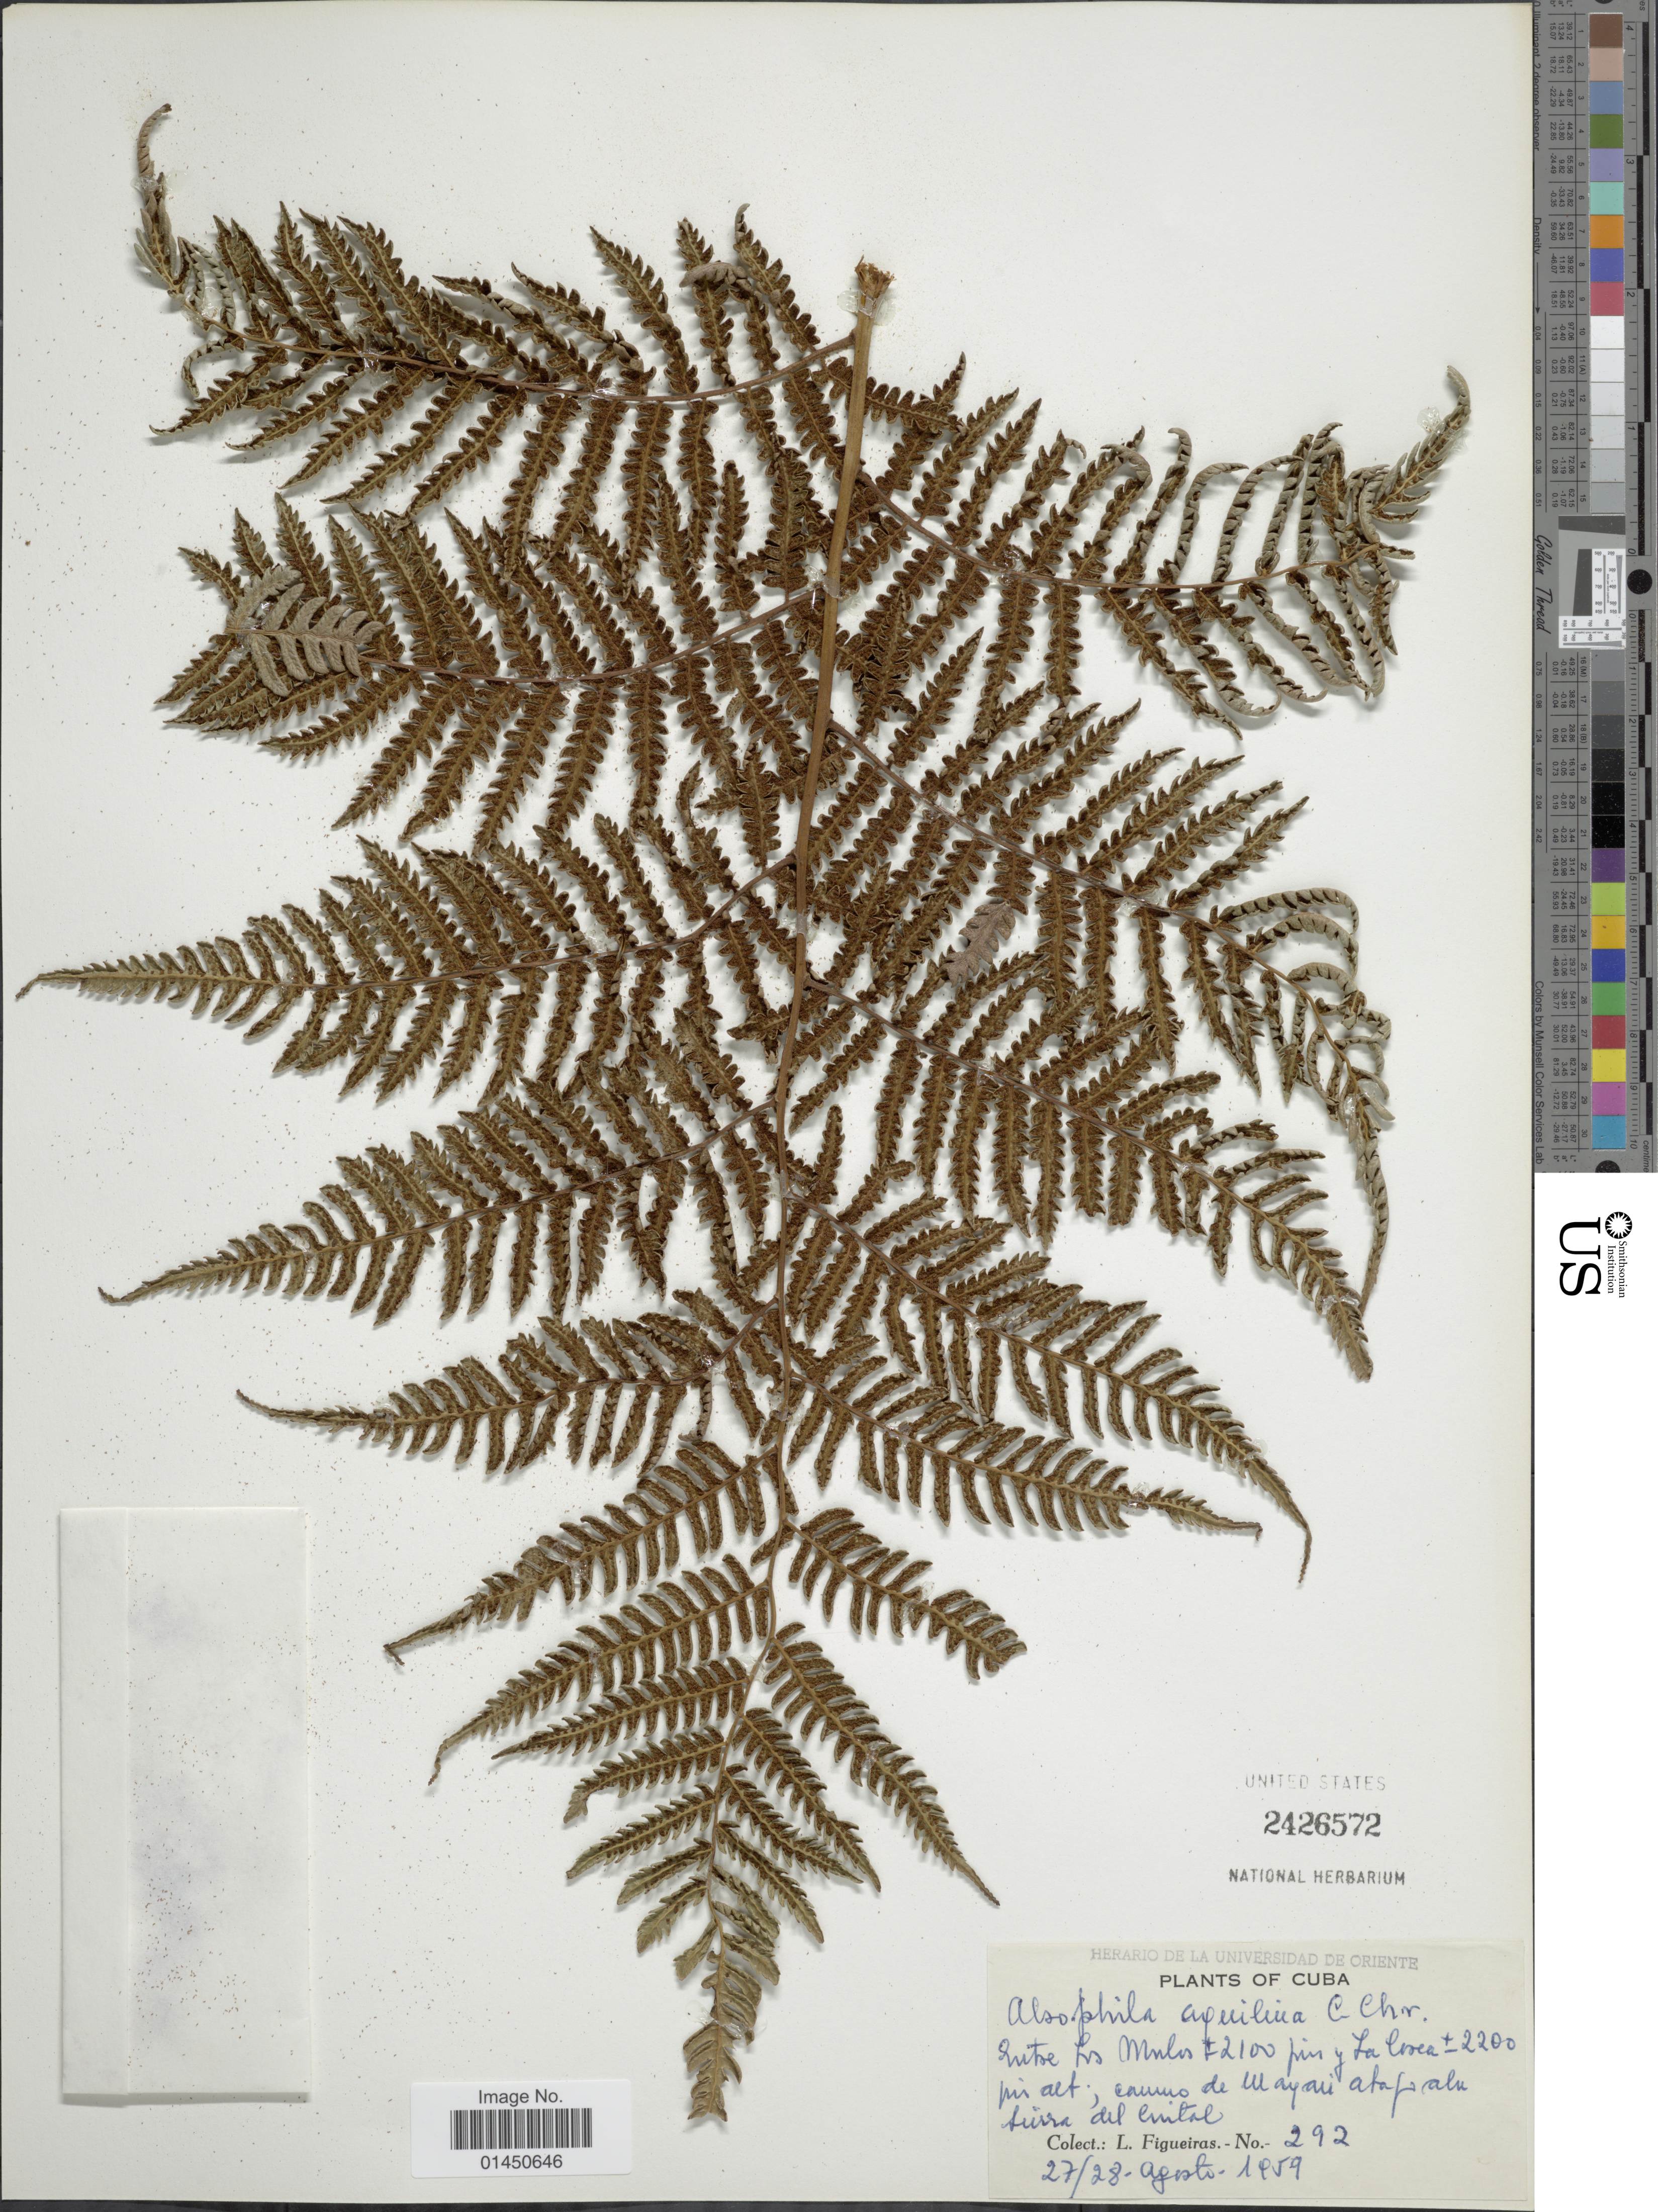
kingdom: Plantae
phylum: Tracheophyta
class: Polypodiopsida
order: Cyatheales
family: Cyatheaceae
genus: Cyathea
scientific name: Cyathea parvula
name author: (Jenman) Domin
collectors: L. Figueiras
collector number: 292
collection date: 1959-08-27/1959-08-28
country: Cuba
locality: Entre Los Mulos y La Corea; camino de Mayari abajo a la Sierra del Cristal.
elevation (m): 2100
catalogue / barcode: US 2426572